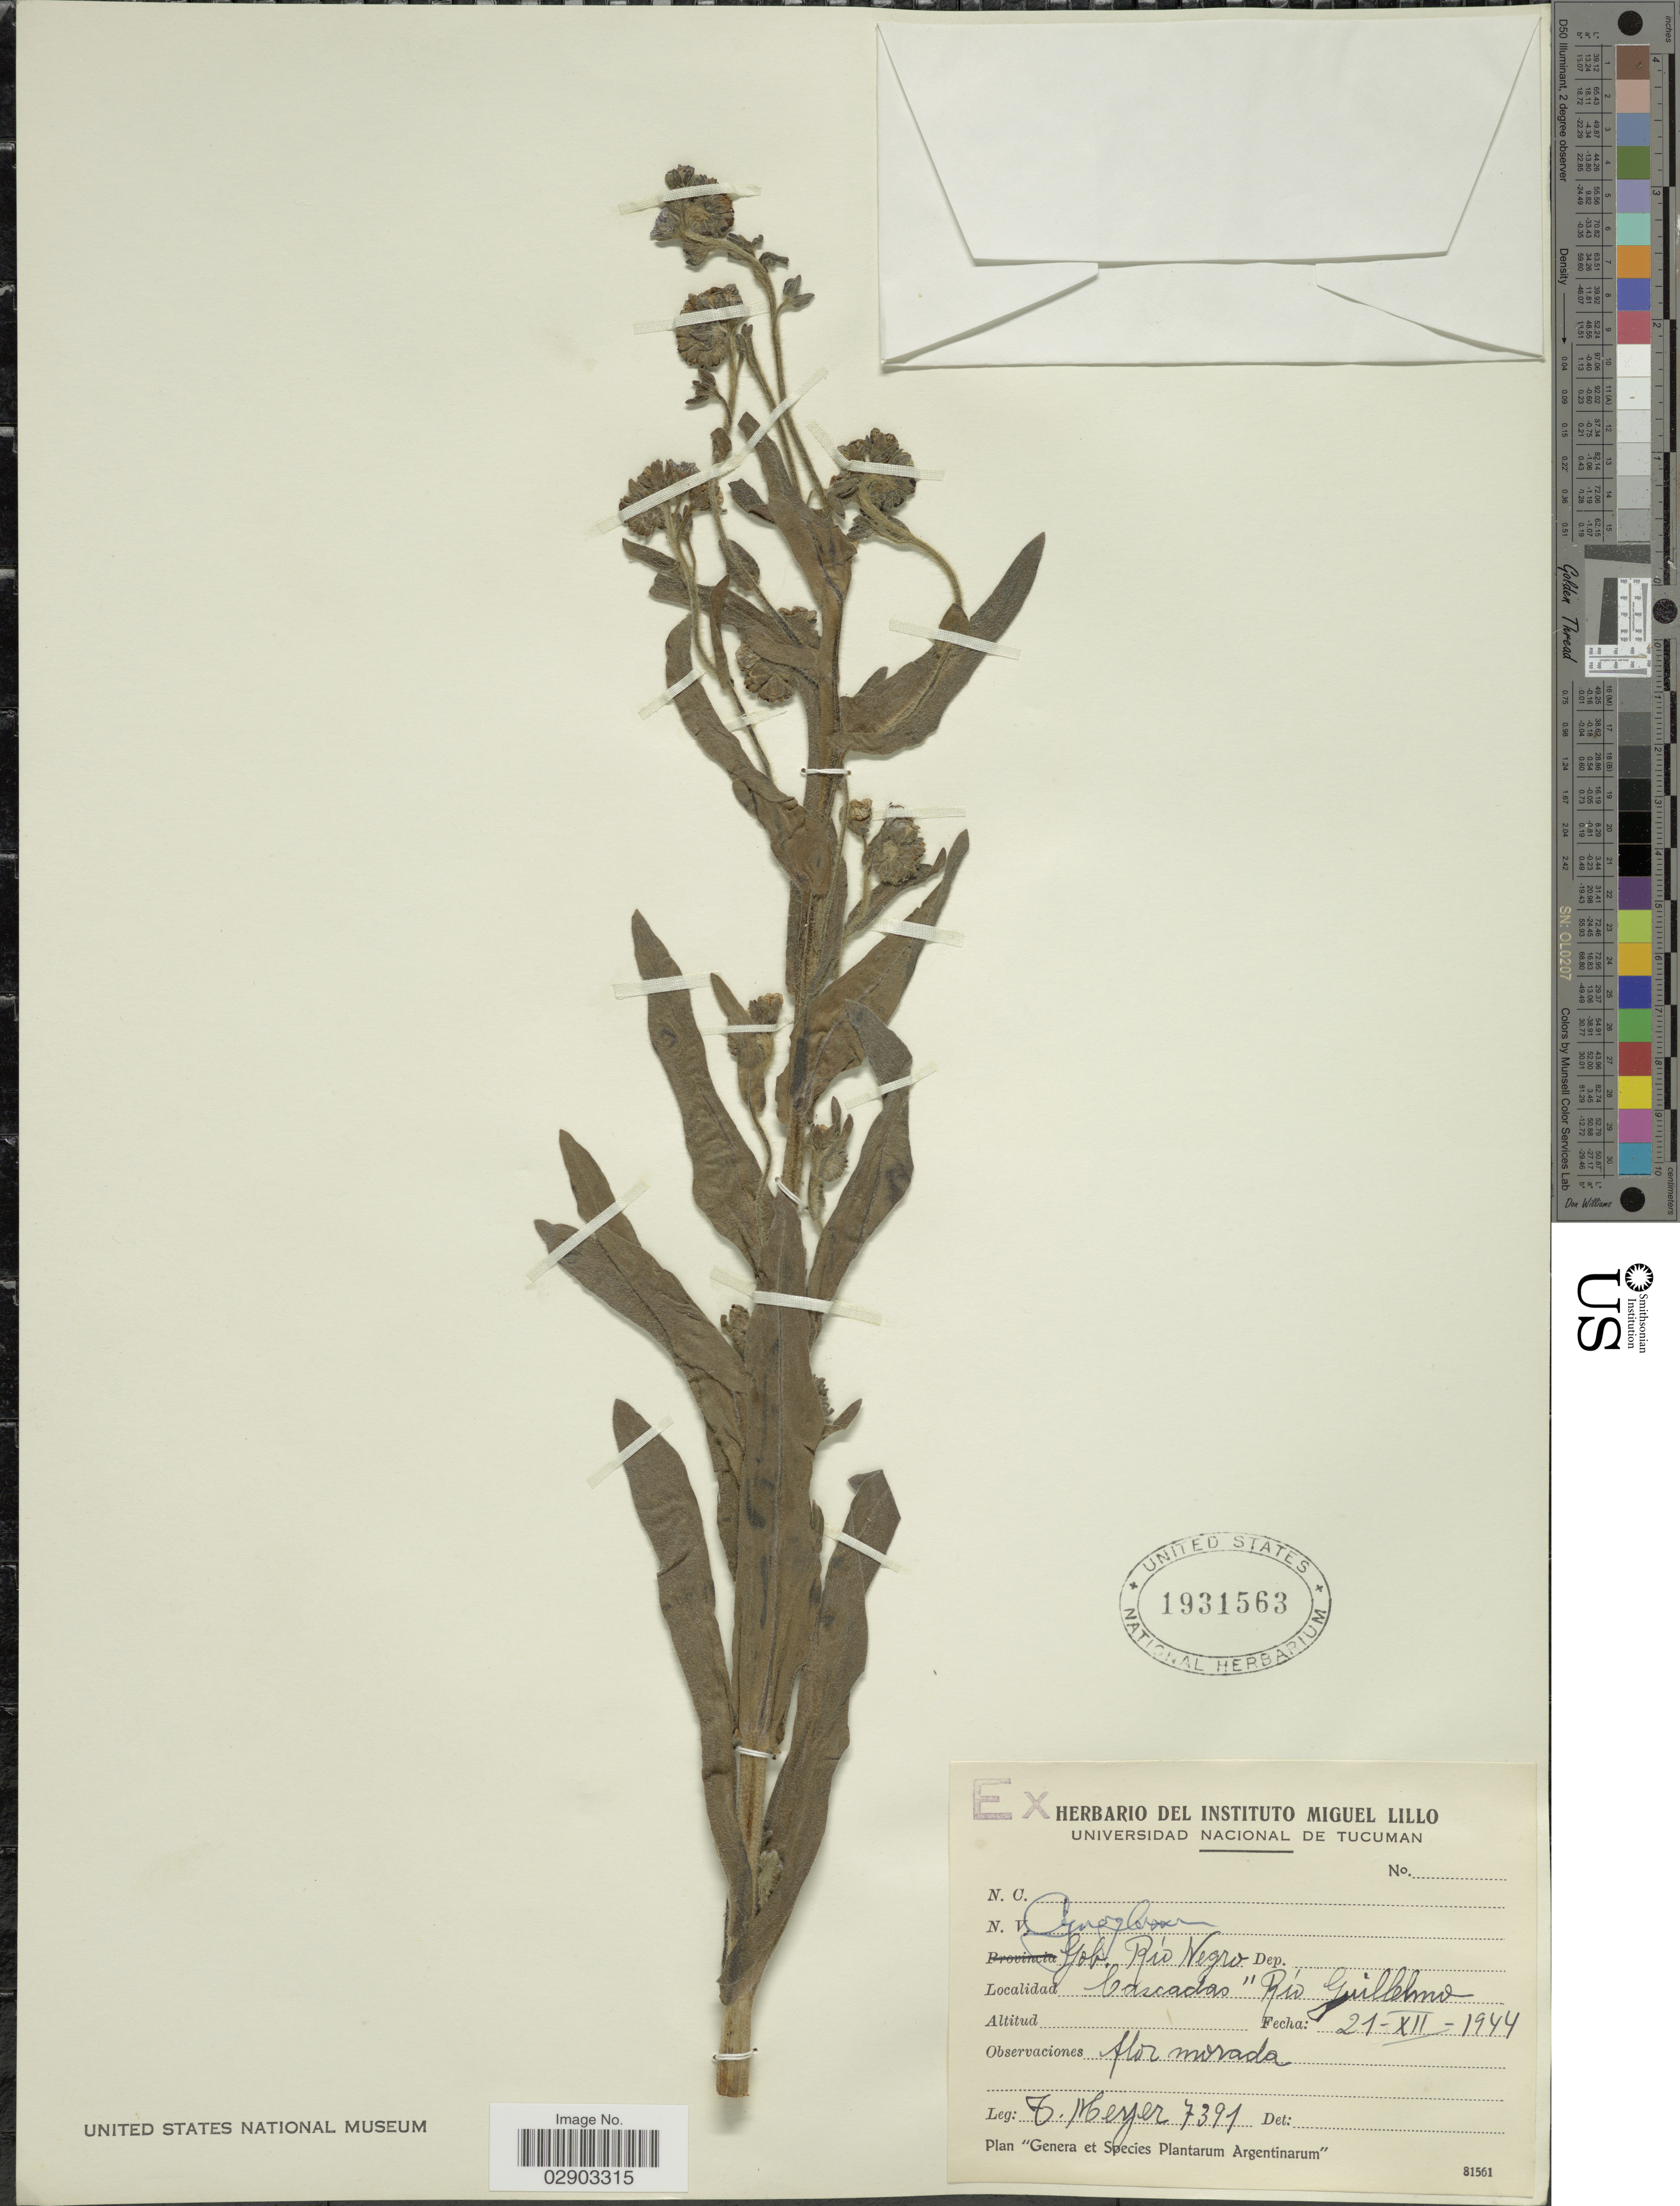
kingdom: Plantae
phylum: Tracheophyta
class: Magnoliopsida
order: Boraginales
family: Boraginaceae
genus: Cynoglossum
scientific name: Cynoglossum sp.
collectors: T. Meyer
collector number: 7391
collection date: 1944-12-21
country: Argentina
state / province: Rio Negro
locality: Gob. Río Negro. Cascadas Río Guillelmo.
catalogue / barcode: US 1931563